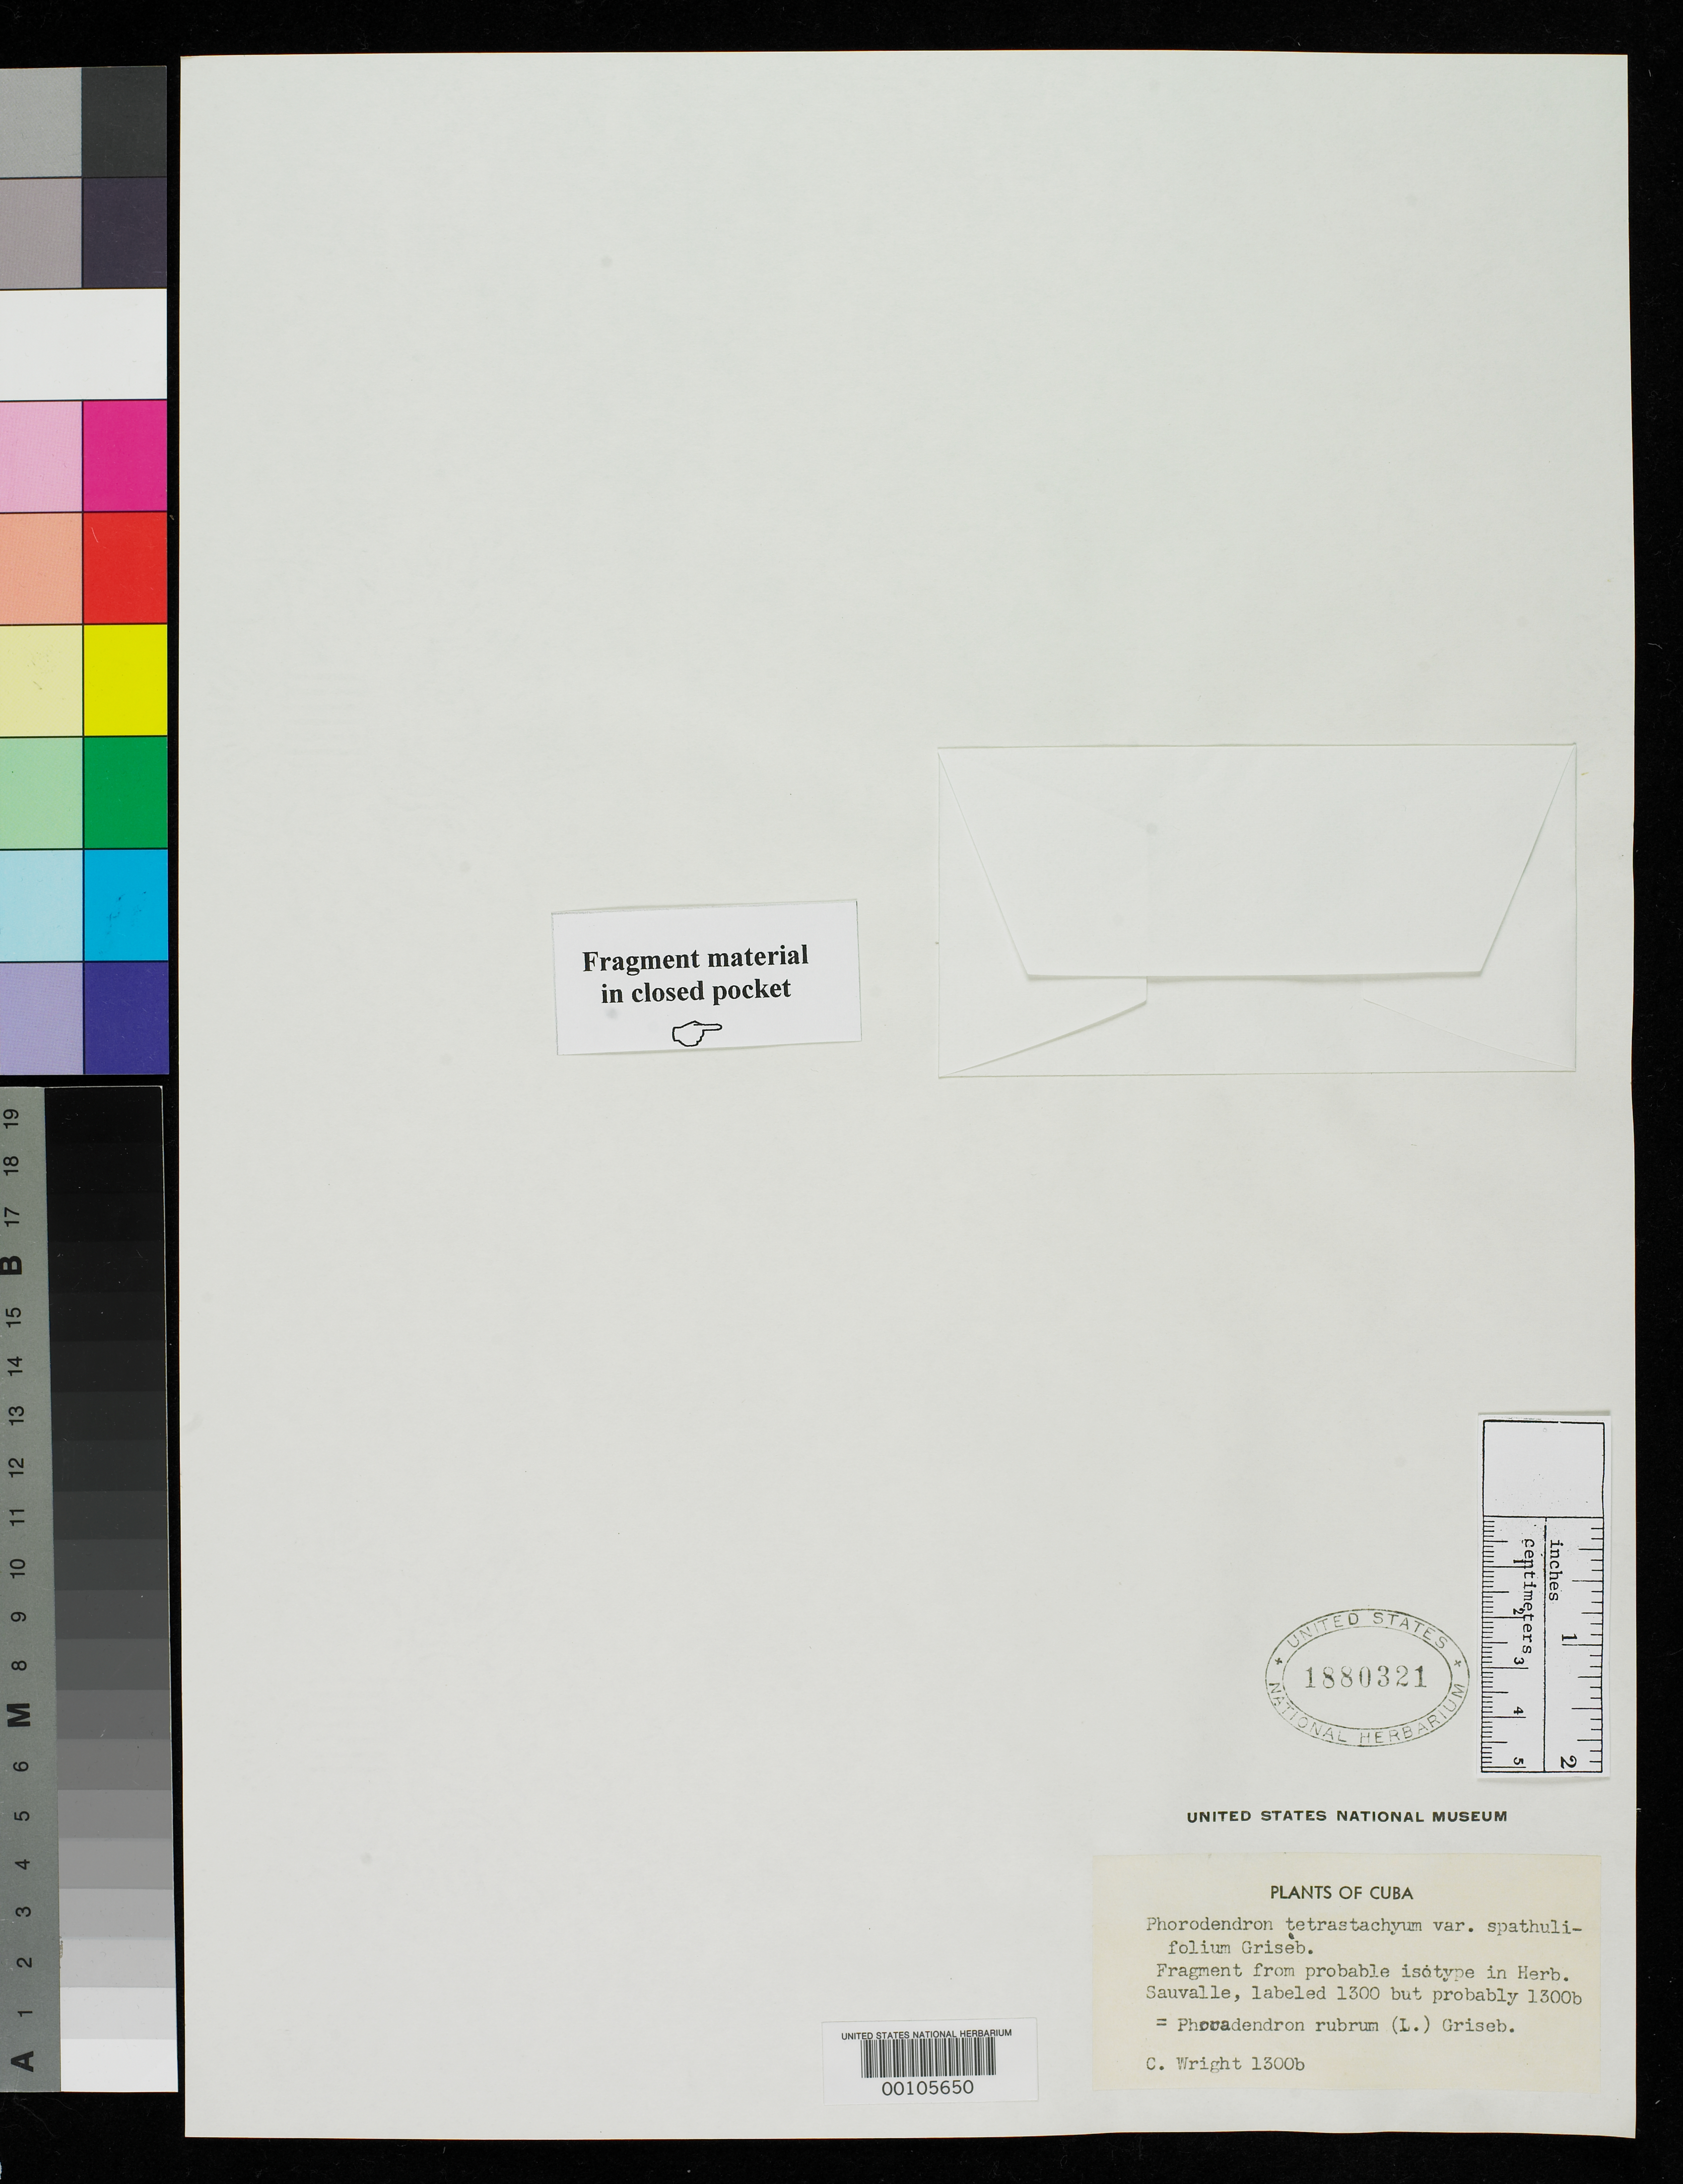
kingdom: Plantae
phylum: Tracheophyta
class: Magnoliopsida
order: Santalales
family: Viscaceae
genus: Phoradendron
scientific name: Phoradendron tetrastachyum var. spathulifolium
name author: Griseb.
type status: Type Fragment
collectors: C. Wright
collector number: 1300b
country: Cuba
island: Greater Antilles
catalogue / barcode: US 1880321